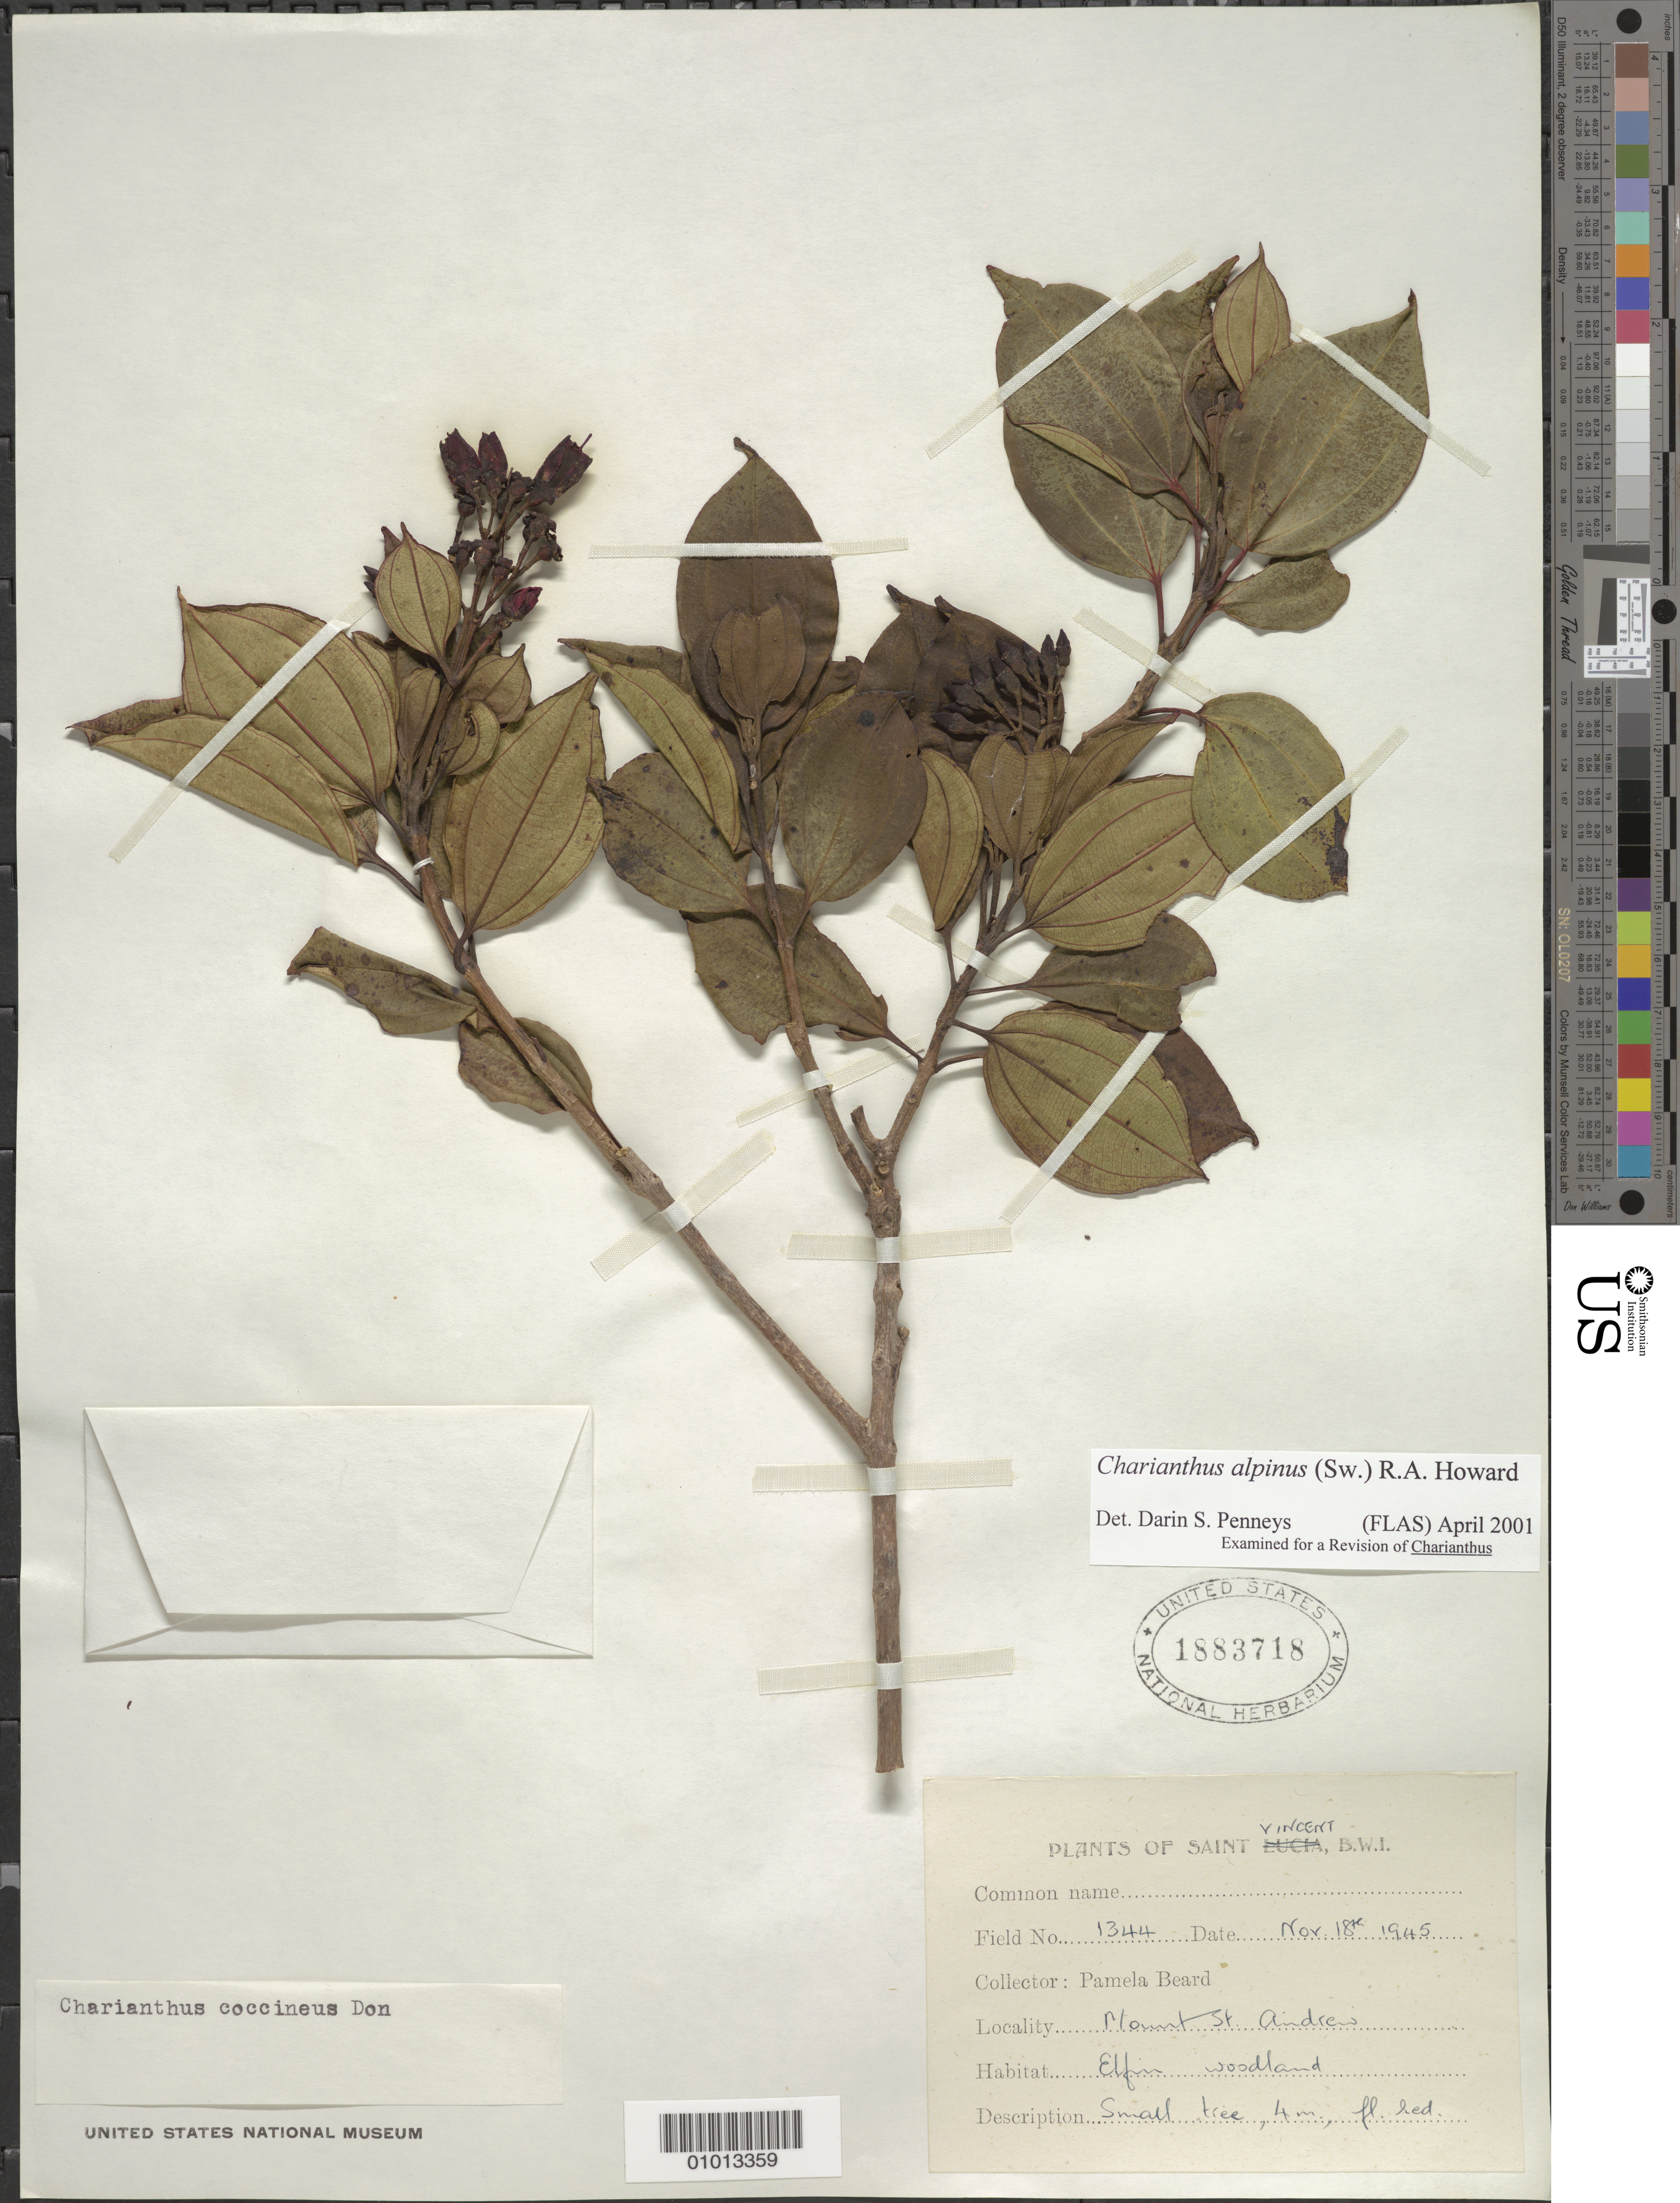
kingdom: Plantae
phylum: Tracheophyta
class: Magnoliopsida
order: Myrtales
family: Melastomataceae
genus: Charianthus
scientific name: Charianthus alpinus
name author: (Sw.) R.A. Howard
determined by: Penneys, D. S.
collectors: P. Beard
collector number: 1344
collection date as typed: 18 Nov 1945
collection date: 1945-11-18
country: St. Vincent - Grenadines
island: St. Vincent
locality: Mount St. Andrew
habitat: Elfin woodland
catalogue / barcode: US 1883718